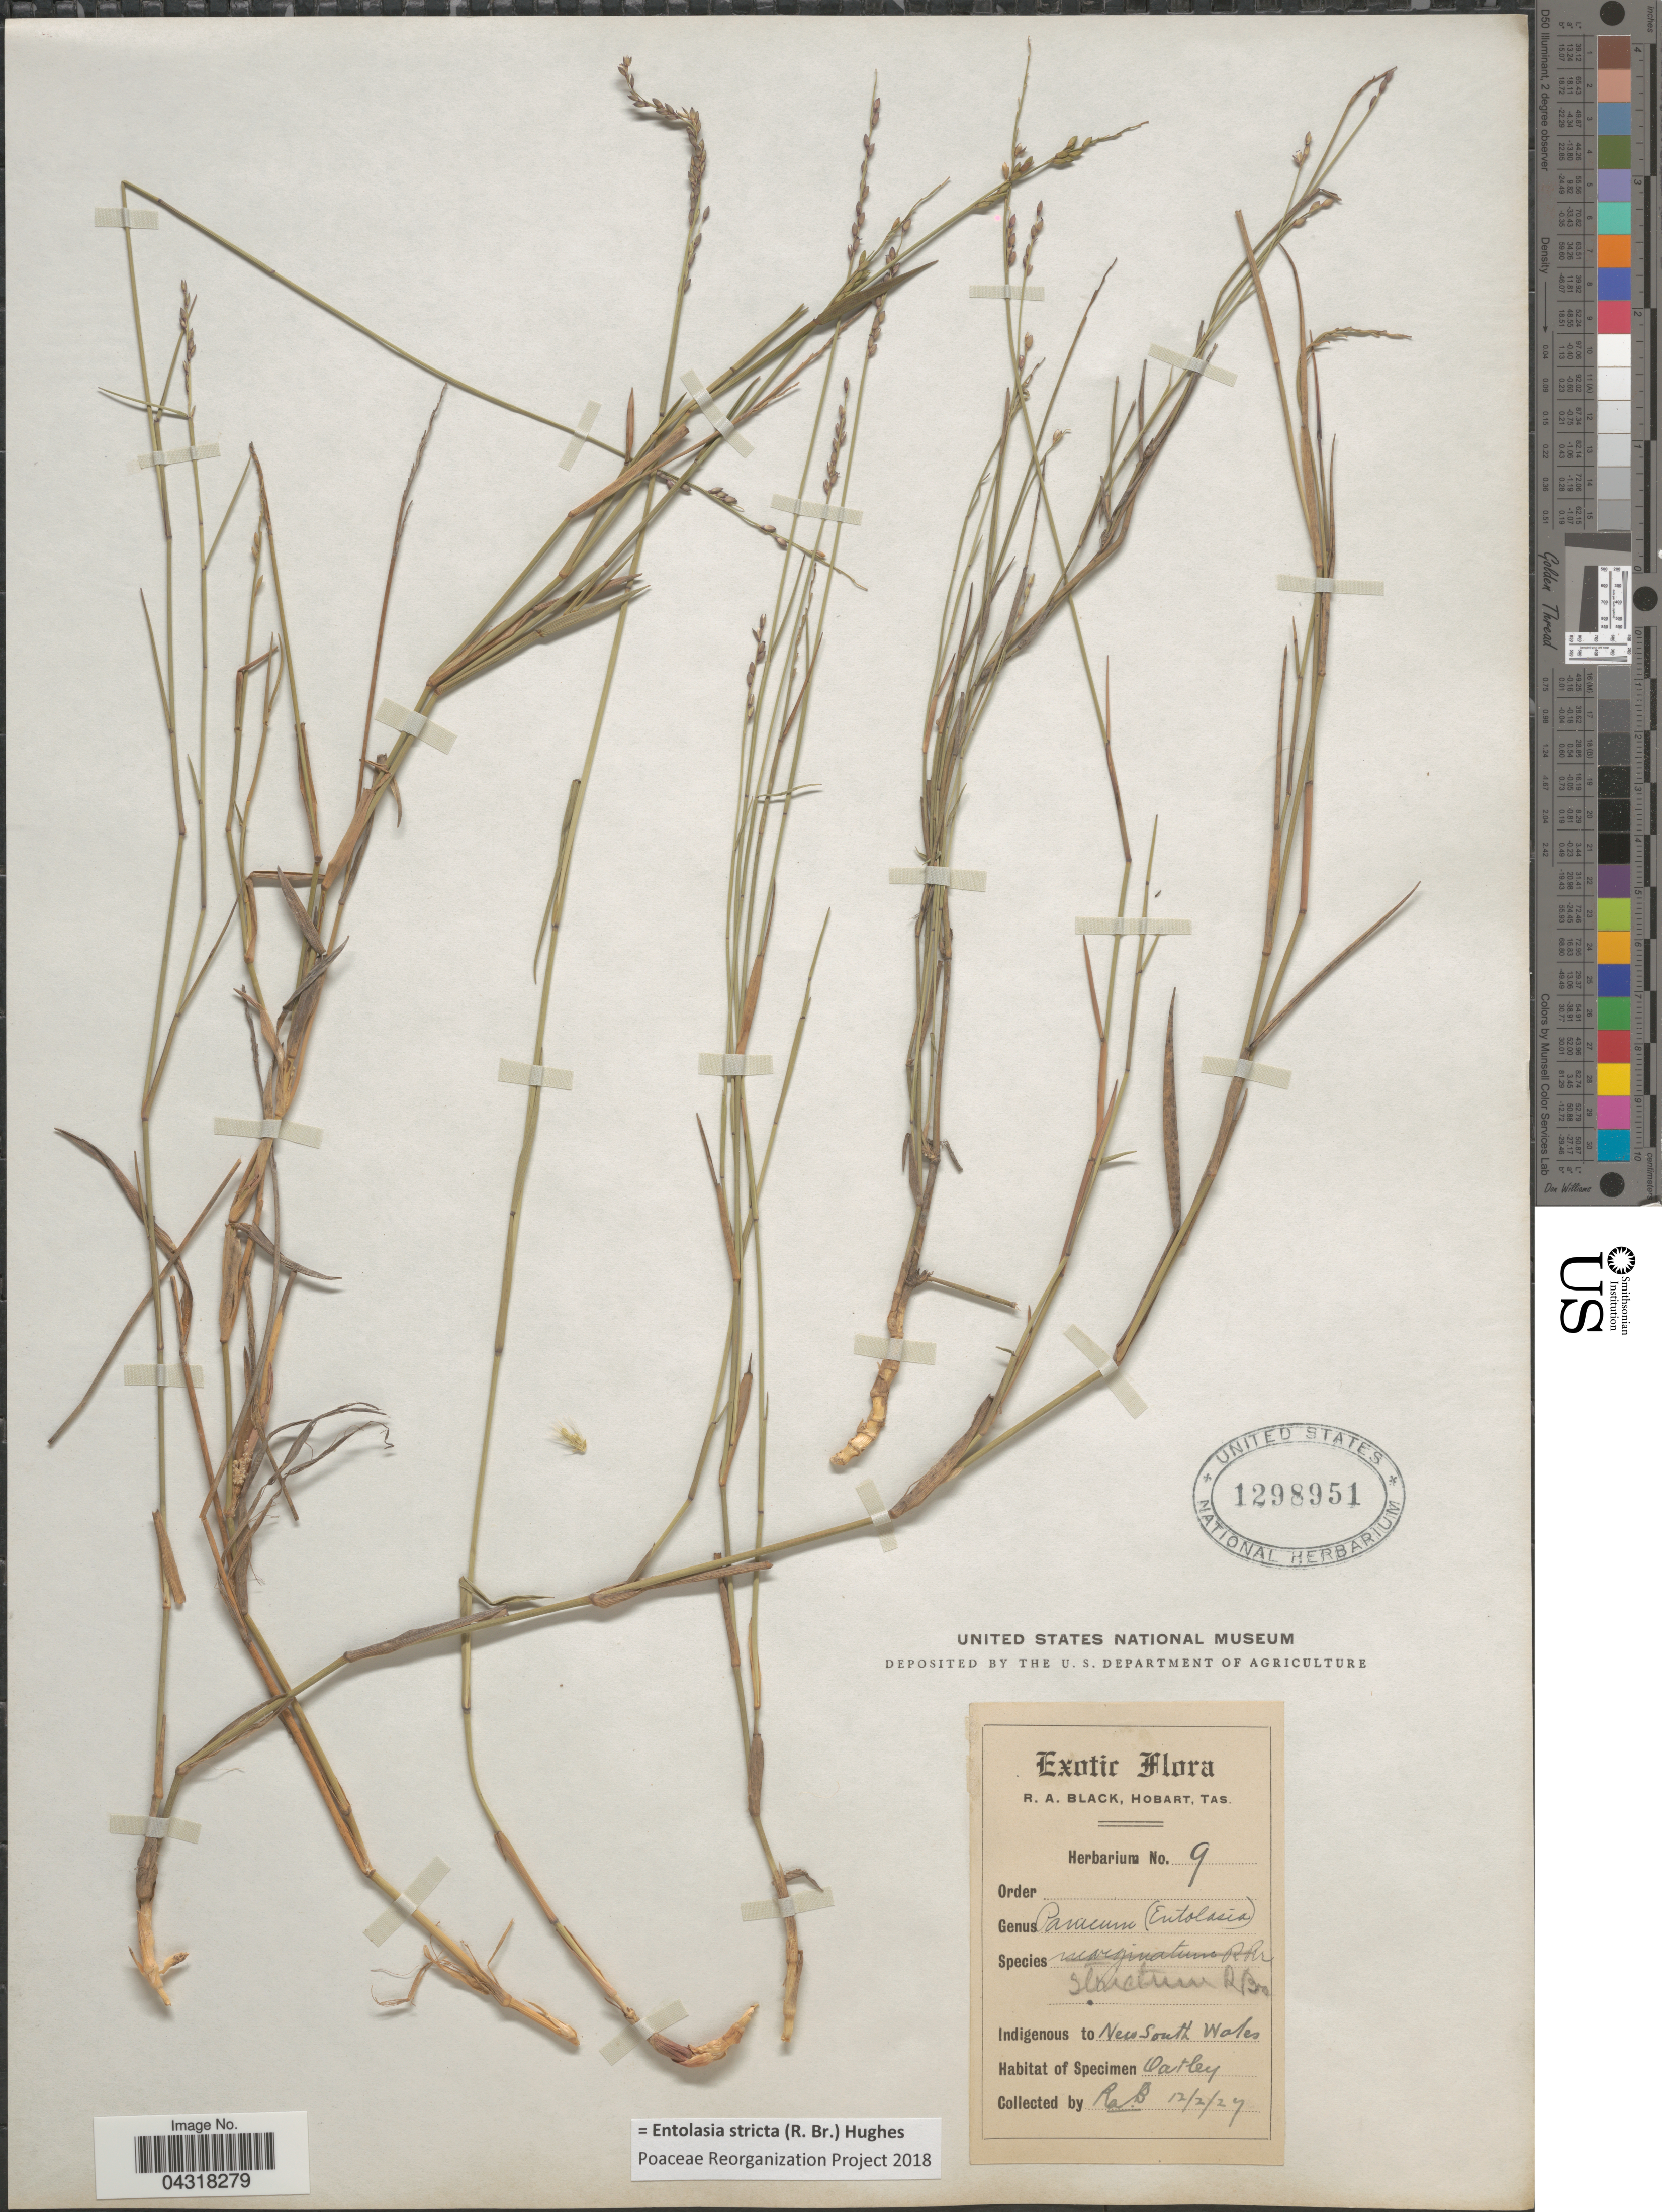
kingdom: Plantae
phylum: Tracheophyta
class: Liliopsida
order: Poales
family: Poaceae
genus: Entolasia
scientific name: Entolasia stricta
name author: (R. Br.) C.E. Hughes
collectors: R. A. Black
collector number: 9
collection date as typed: Transcribed d/m/y: 12/2/27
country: Australia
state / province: New South Wales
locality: Oatley.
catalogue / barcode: US 1298951